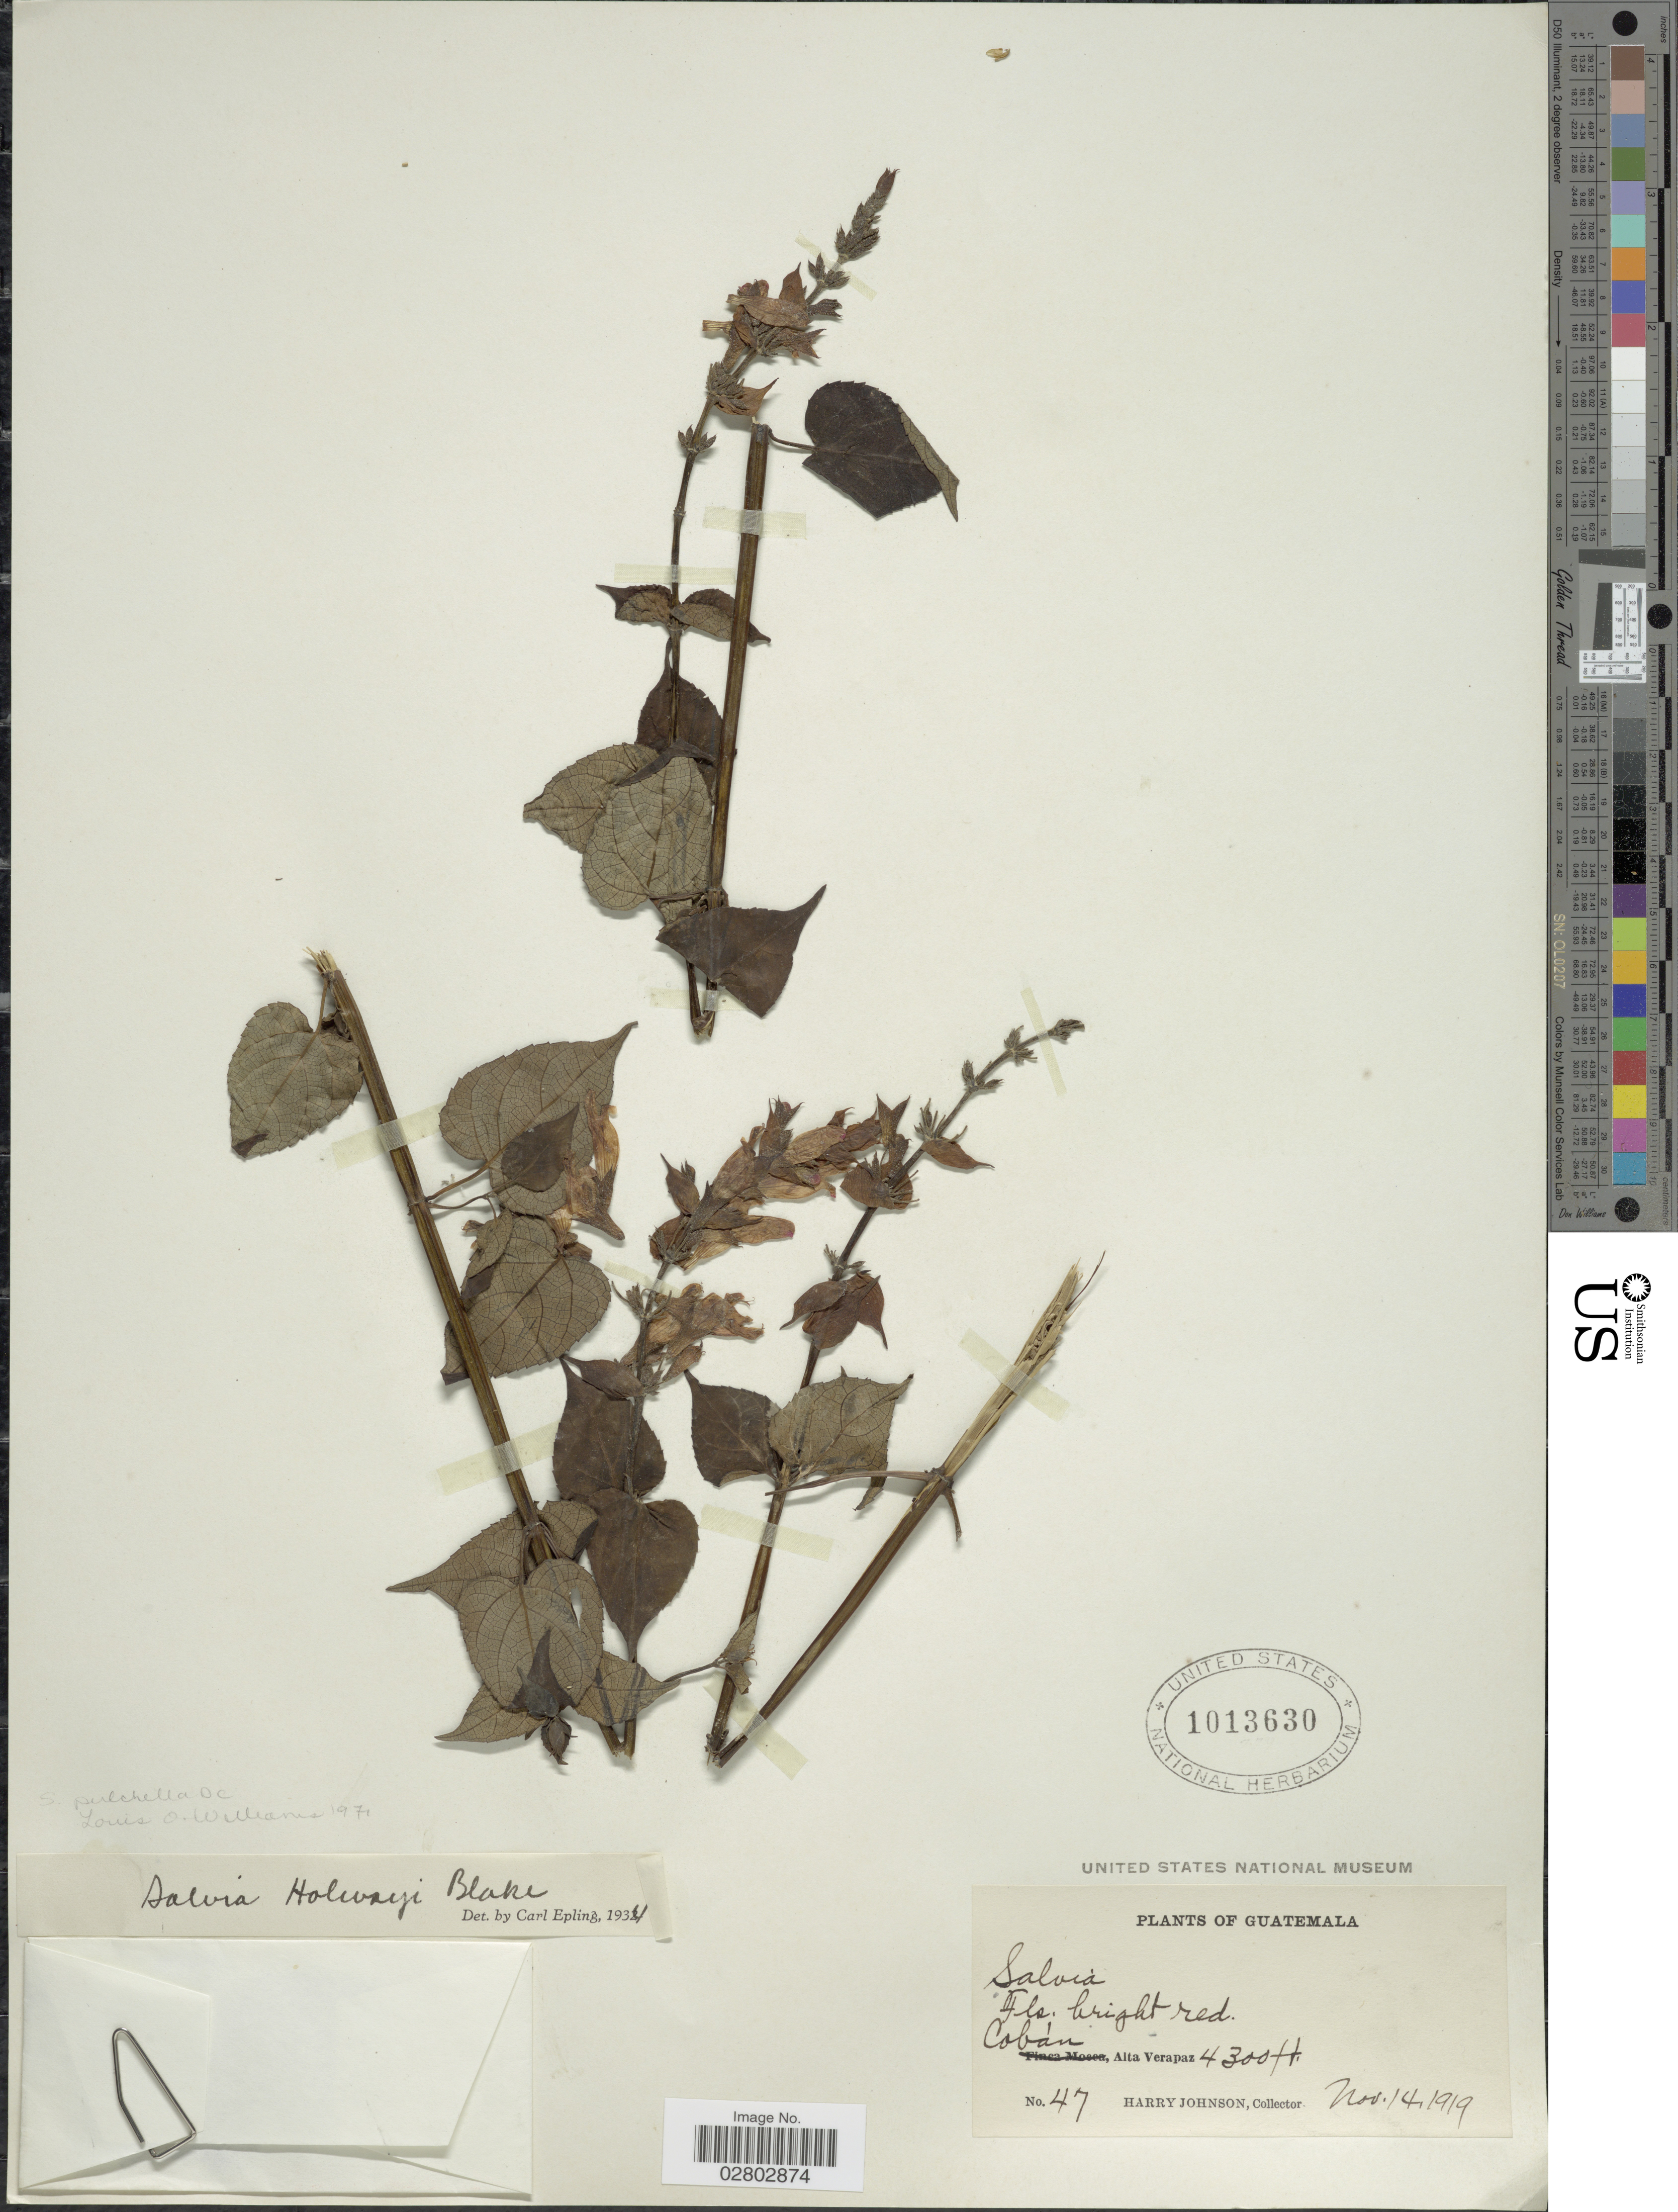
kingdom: Plantae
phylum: Tracheophyta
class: Magnoliopsida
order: Lamiales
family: Lamiaceae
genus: Salvia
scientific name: Salvia pulchella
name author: DC.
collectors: H. Johnson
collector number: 47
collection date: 1919-11-14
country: Guatemala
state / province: Alta Verapaz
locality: Coban, Alta Verapaz.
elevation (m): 1311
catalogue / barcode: US 1013630